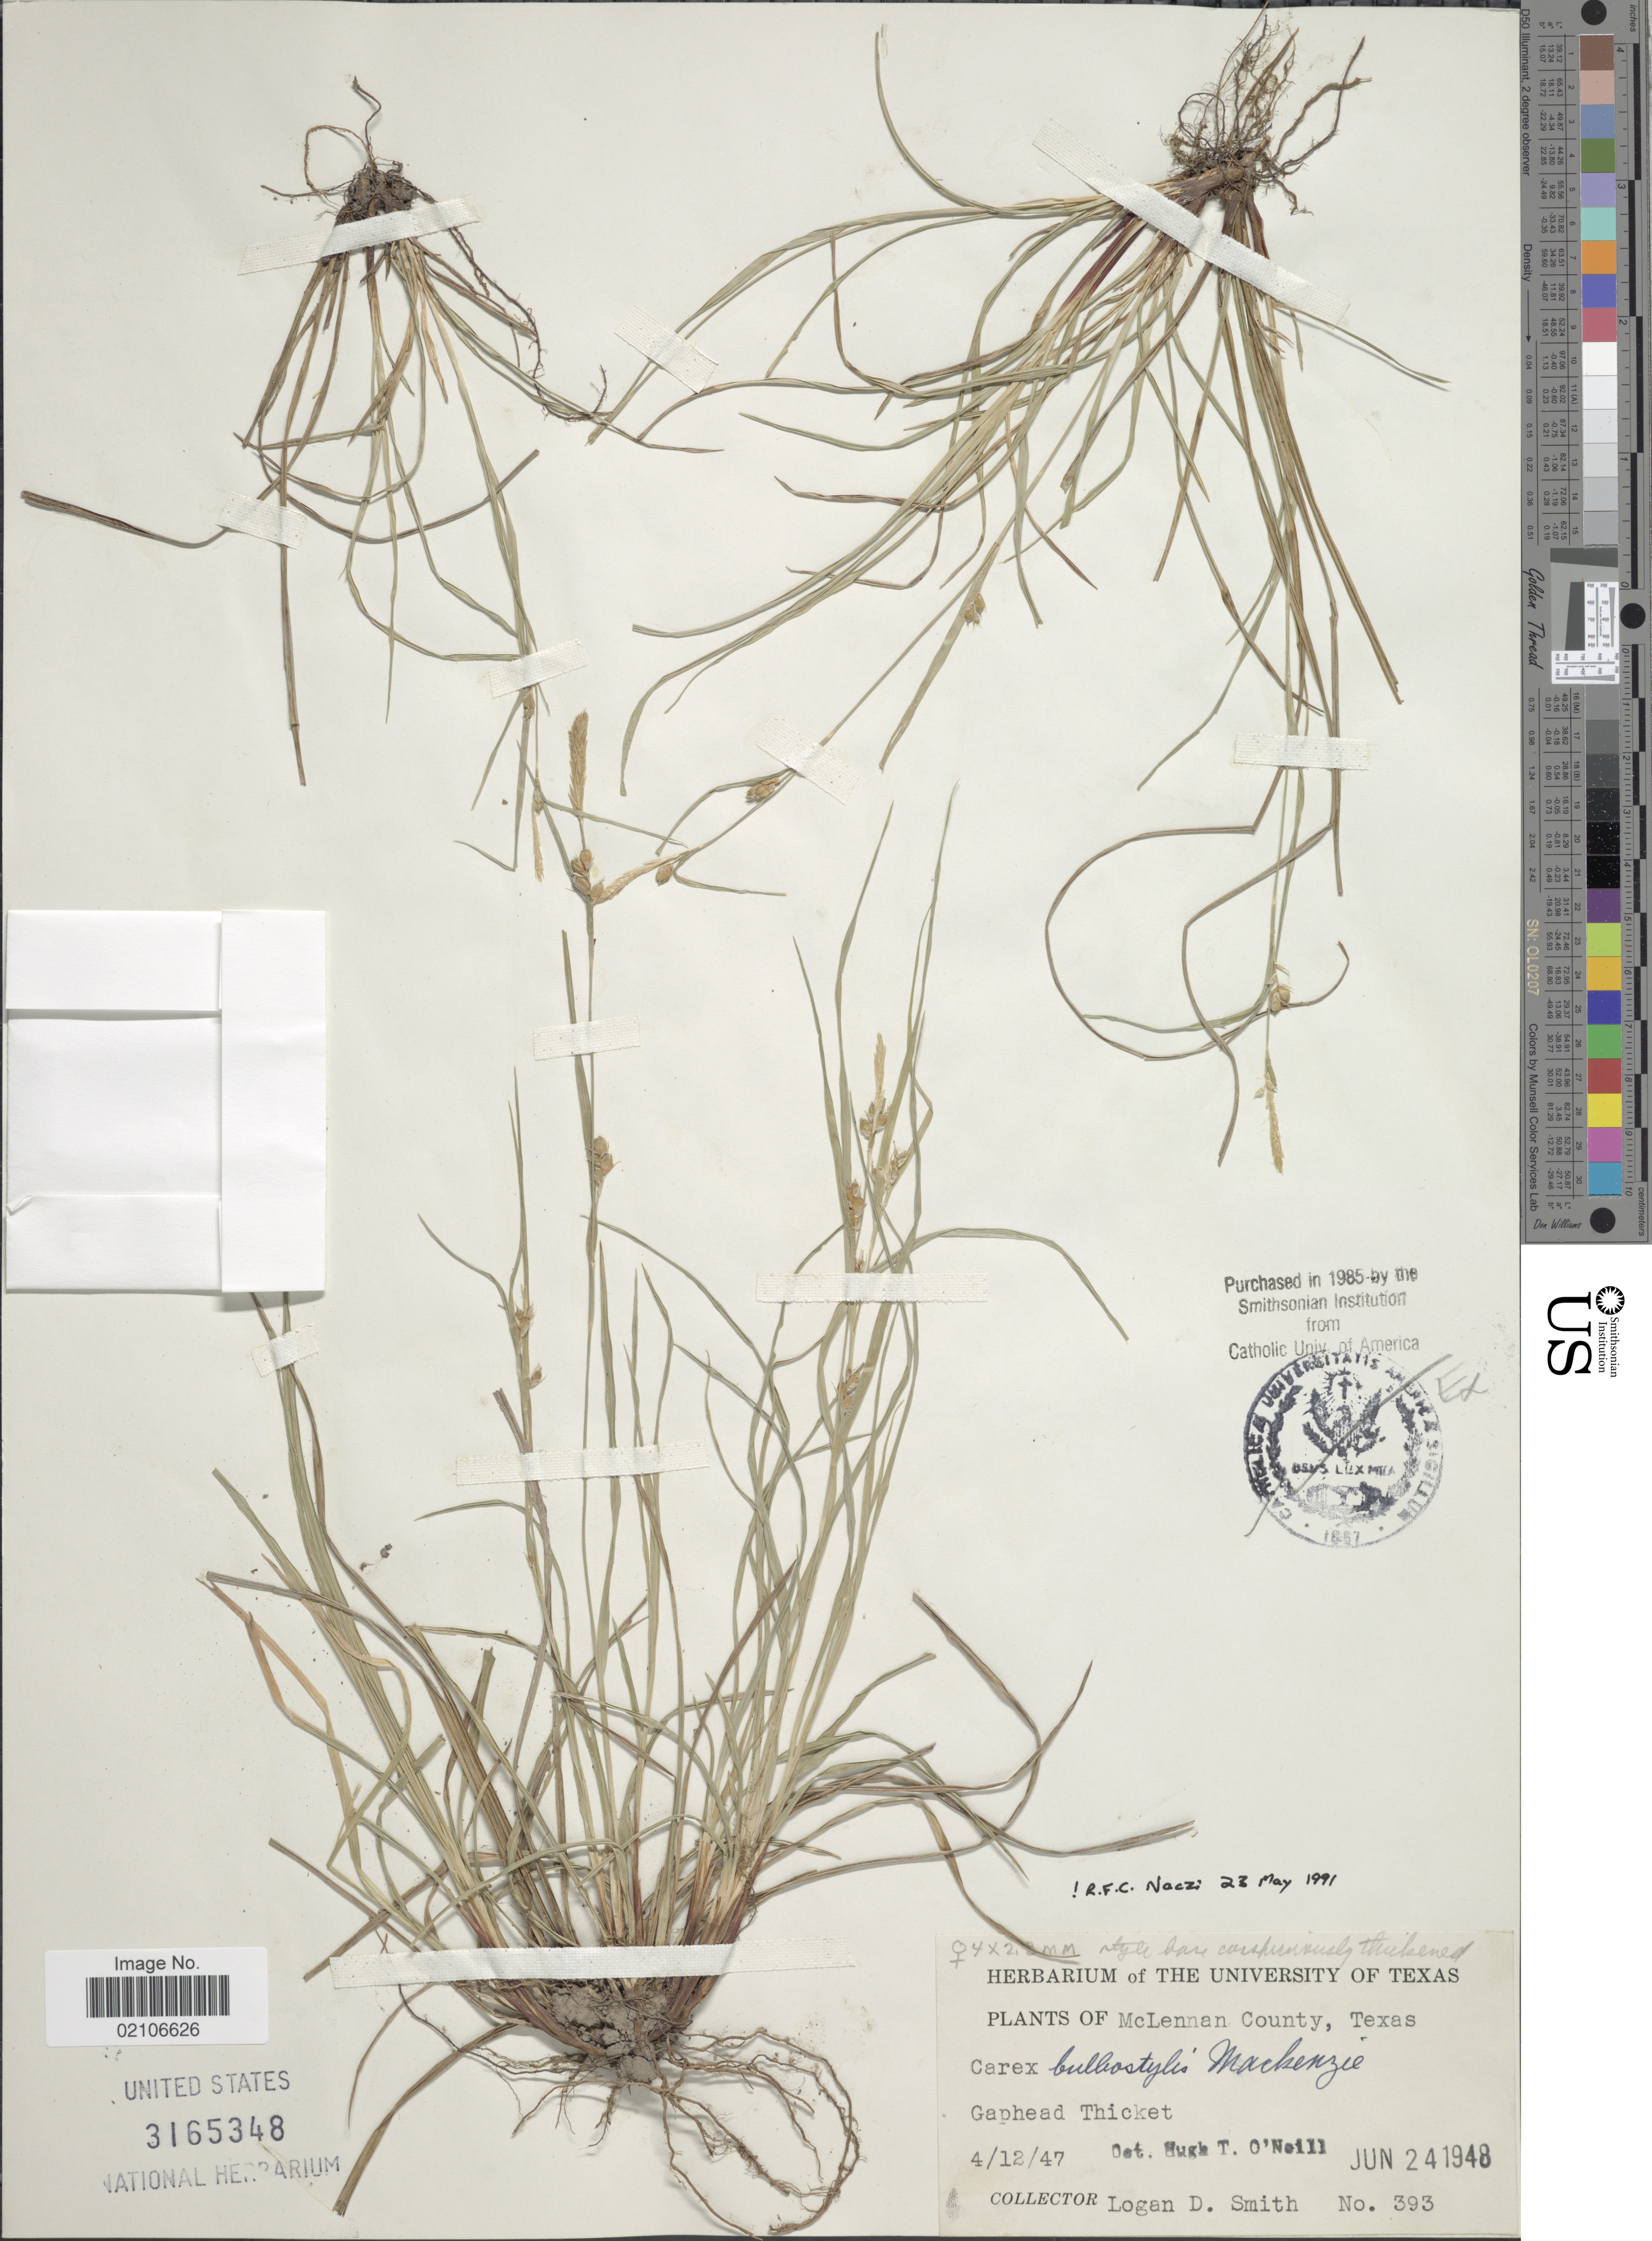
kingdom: Plantae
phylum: Tracheophyta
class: Liliopsida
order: Poales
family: Cyperaceae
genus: Carex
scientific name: Carex bulbostylis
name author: Mack.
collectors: L. Smith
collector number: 393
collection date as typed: Transcribed d/m/y: 12/4/47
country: United States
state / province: Texas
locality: McLennan County, Gaphead Thicket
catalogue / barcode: US 3165348